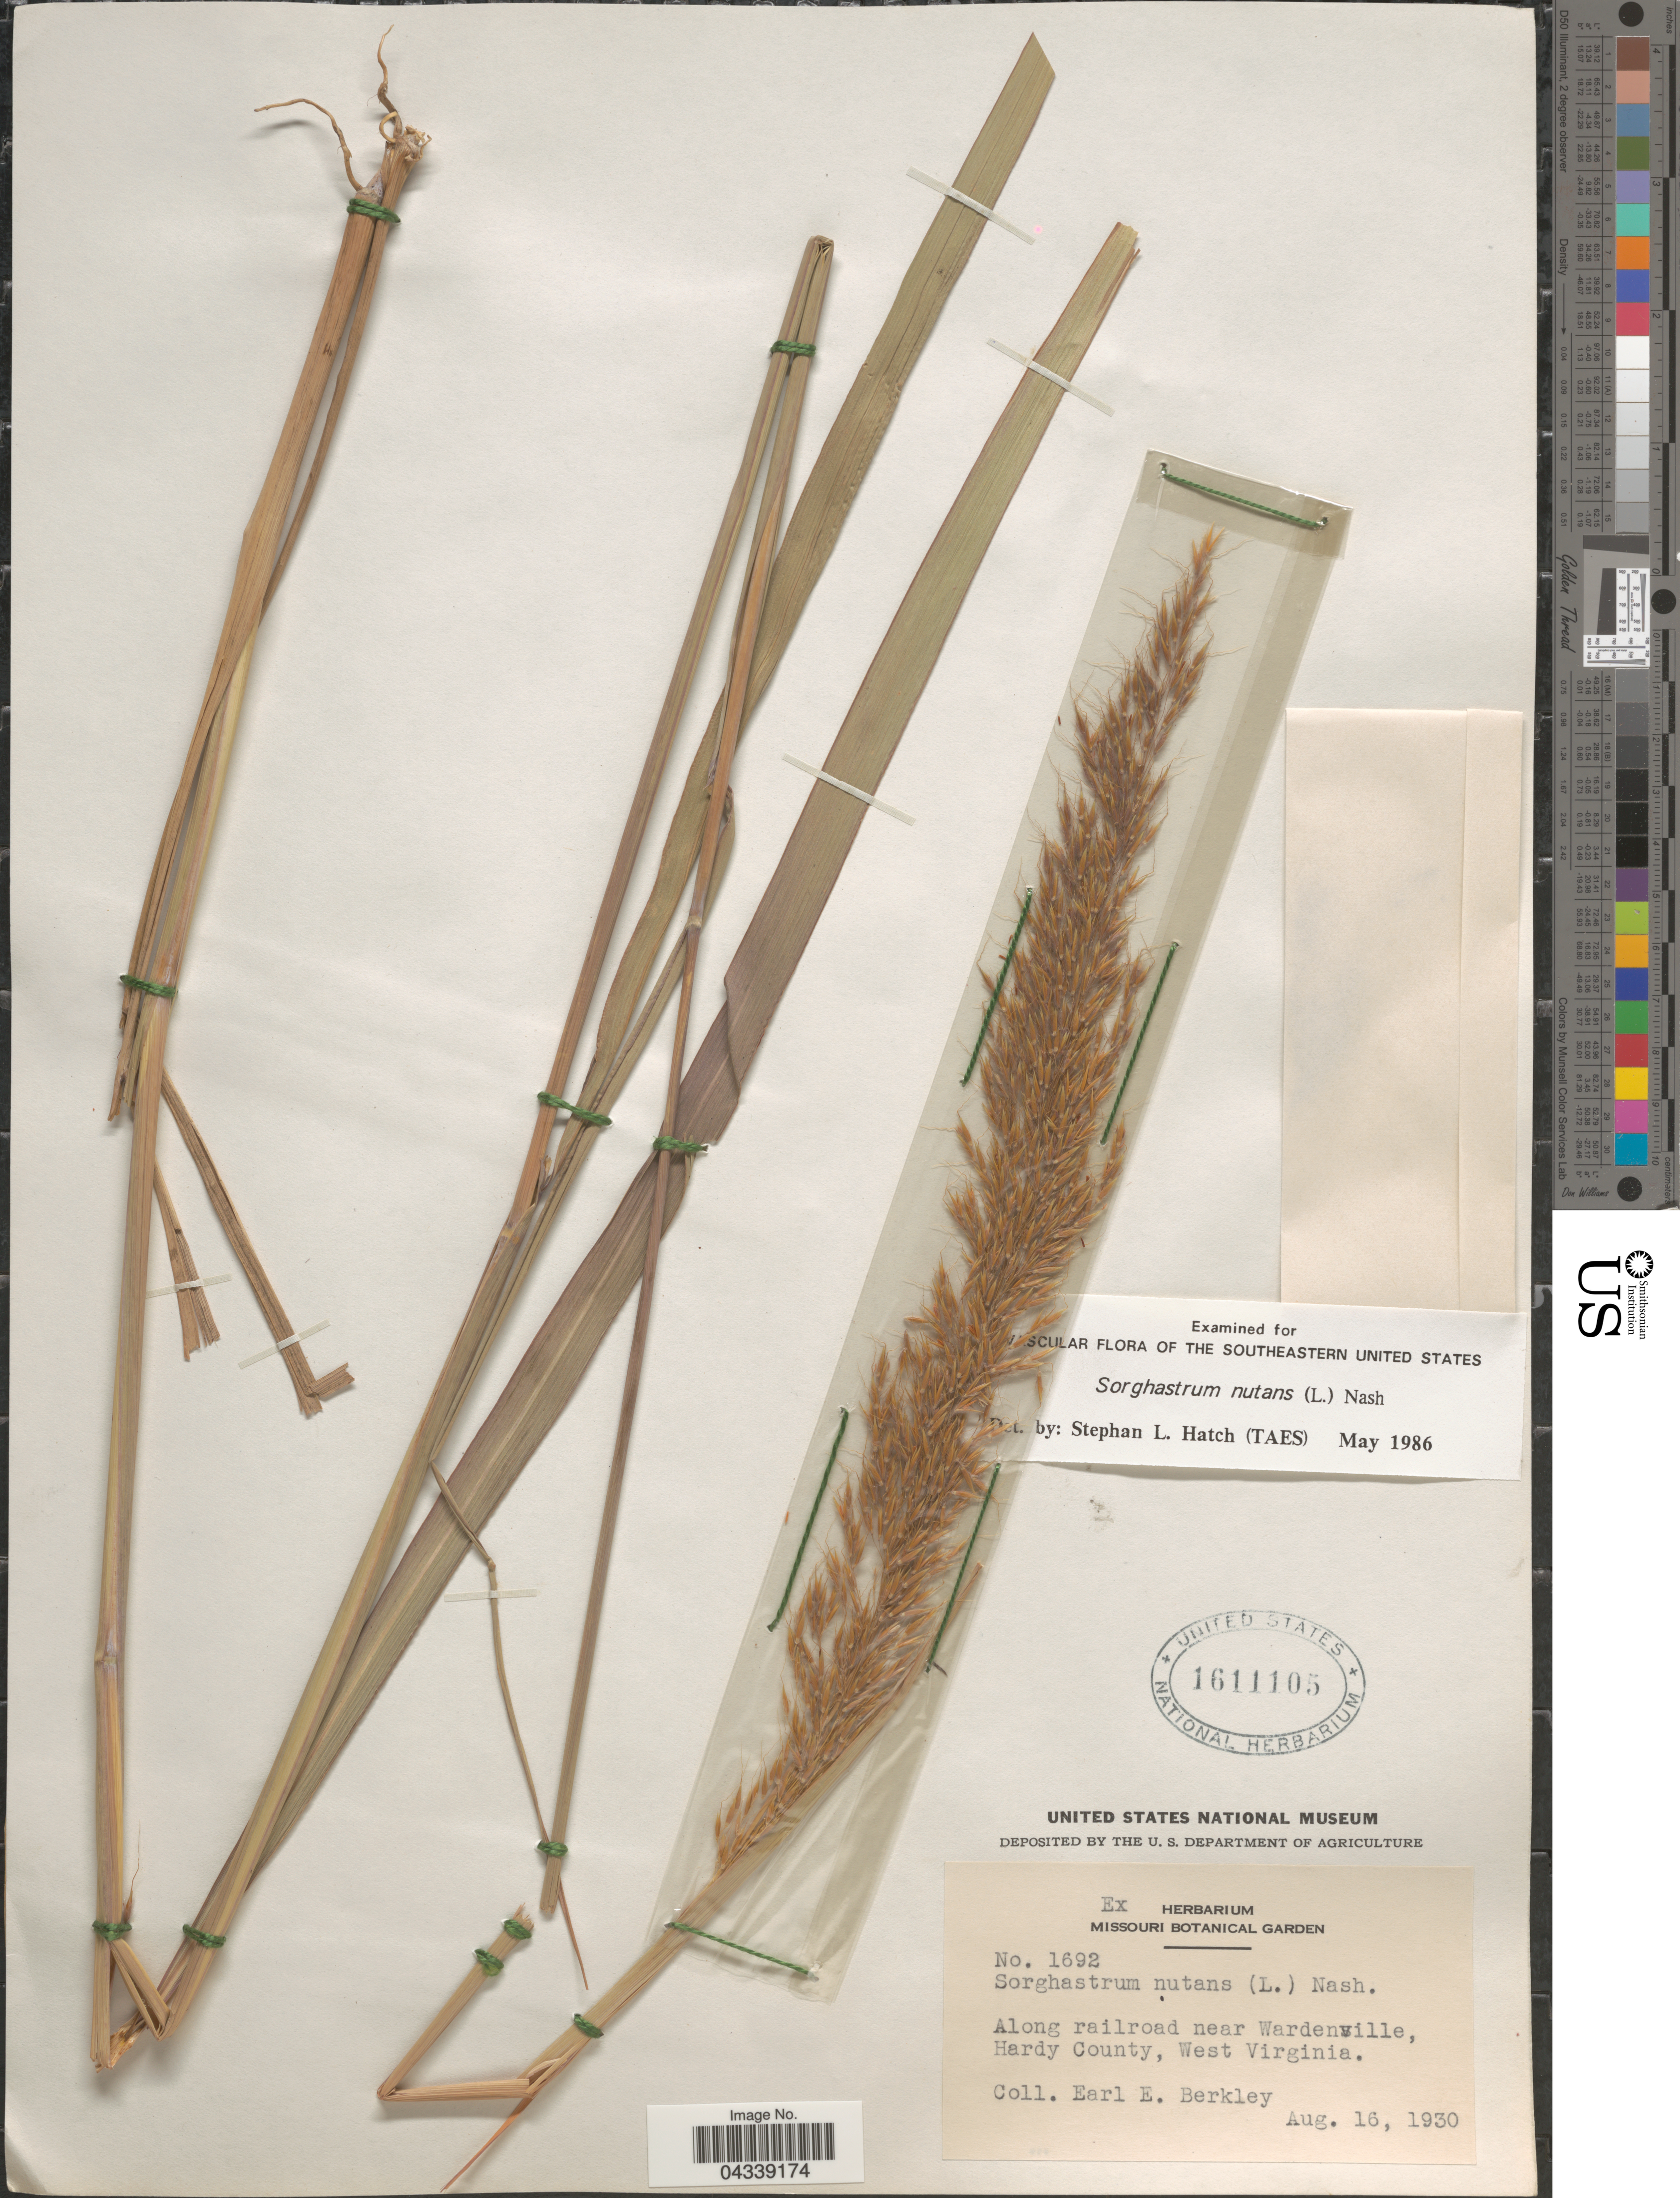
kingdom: Plantae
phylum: Tracheophyta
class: Liliopsida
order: Poales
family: Poaceae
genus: Sorghastrum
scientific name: Sorghastrum nutans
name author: (L.) Nash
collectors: E. Berkley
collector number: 1692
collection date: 1930-08-16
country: United States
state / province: West Virginia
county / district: Hardy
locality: Along railroad near Wardenville, Hardy County.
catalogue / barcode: US 1611105